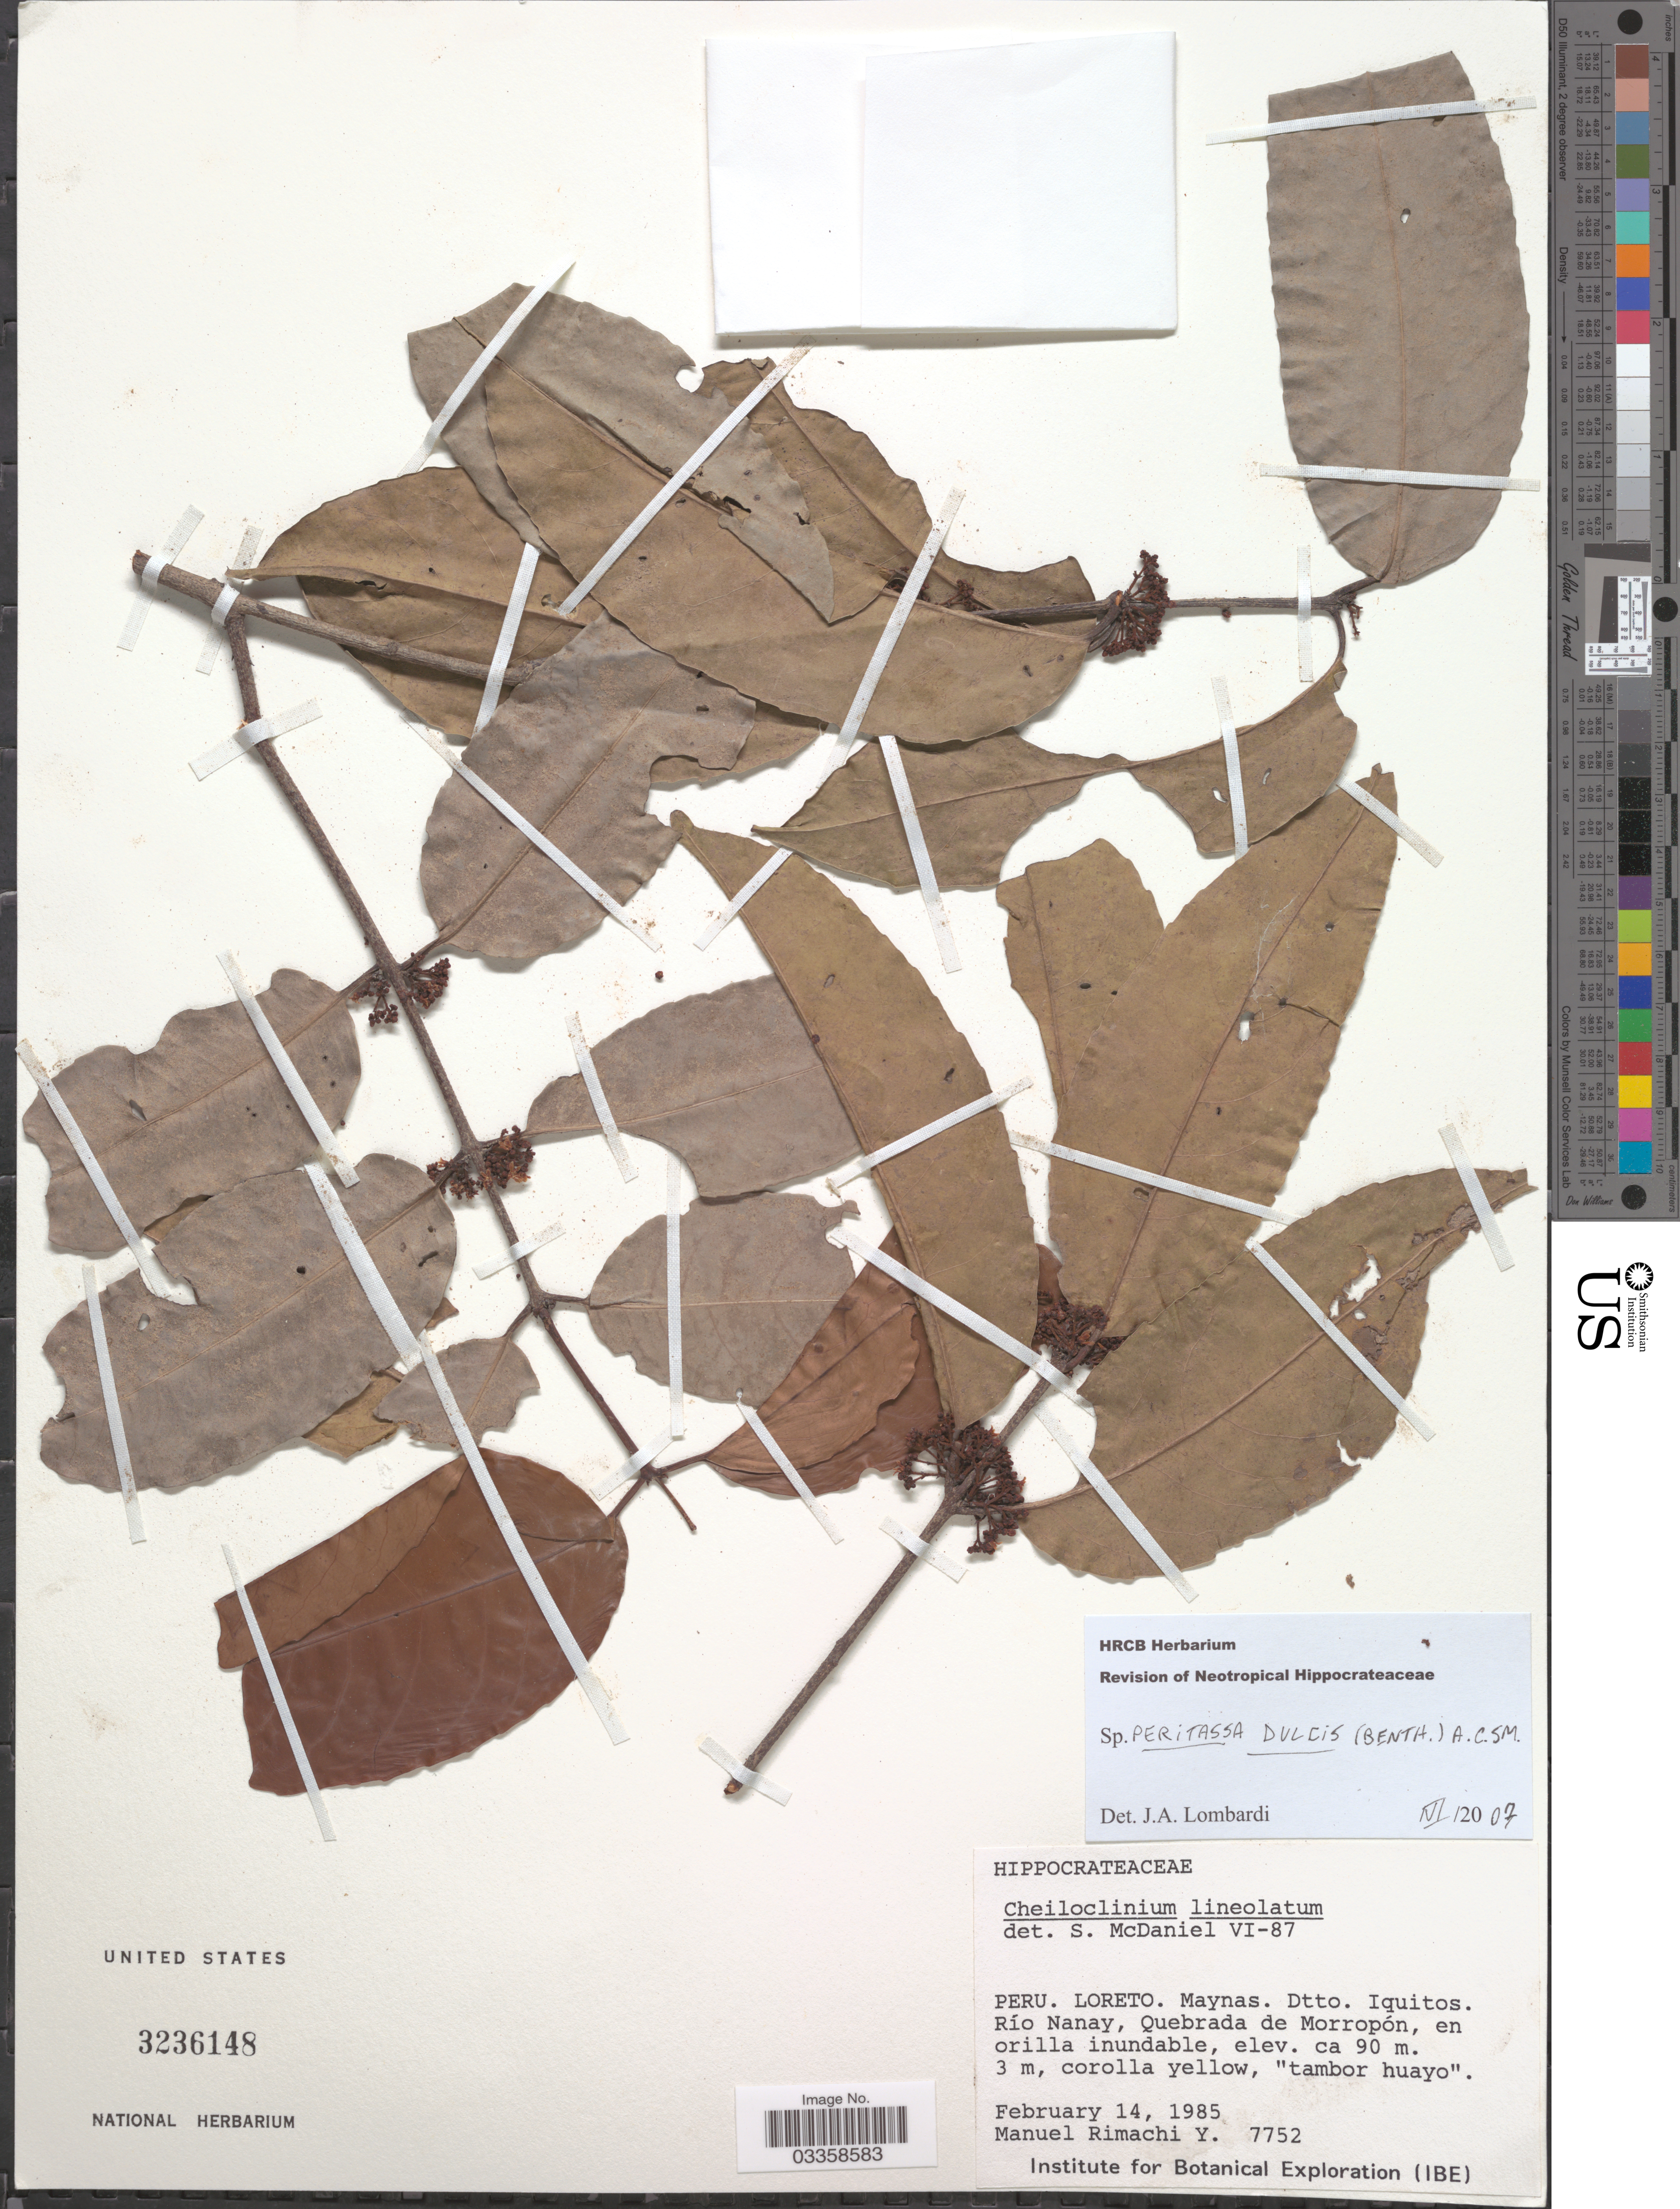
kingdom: Plantae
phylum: Tracheophyta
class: Magnoliopsida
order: Celastrales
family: Celastraceae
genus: Peritassa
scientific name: Peritassa dulcis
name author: (Benth.) Miers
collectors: M. Rimachi Y.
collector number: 7752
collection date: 1985-02-14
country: Peru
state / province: Loreto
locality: Maynas. Dtto. Iquitos. Río Nanay, Quebrada de Morropón.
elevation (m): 90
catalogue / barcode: US 3236148